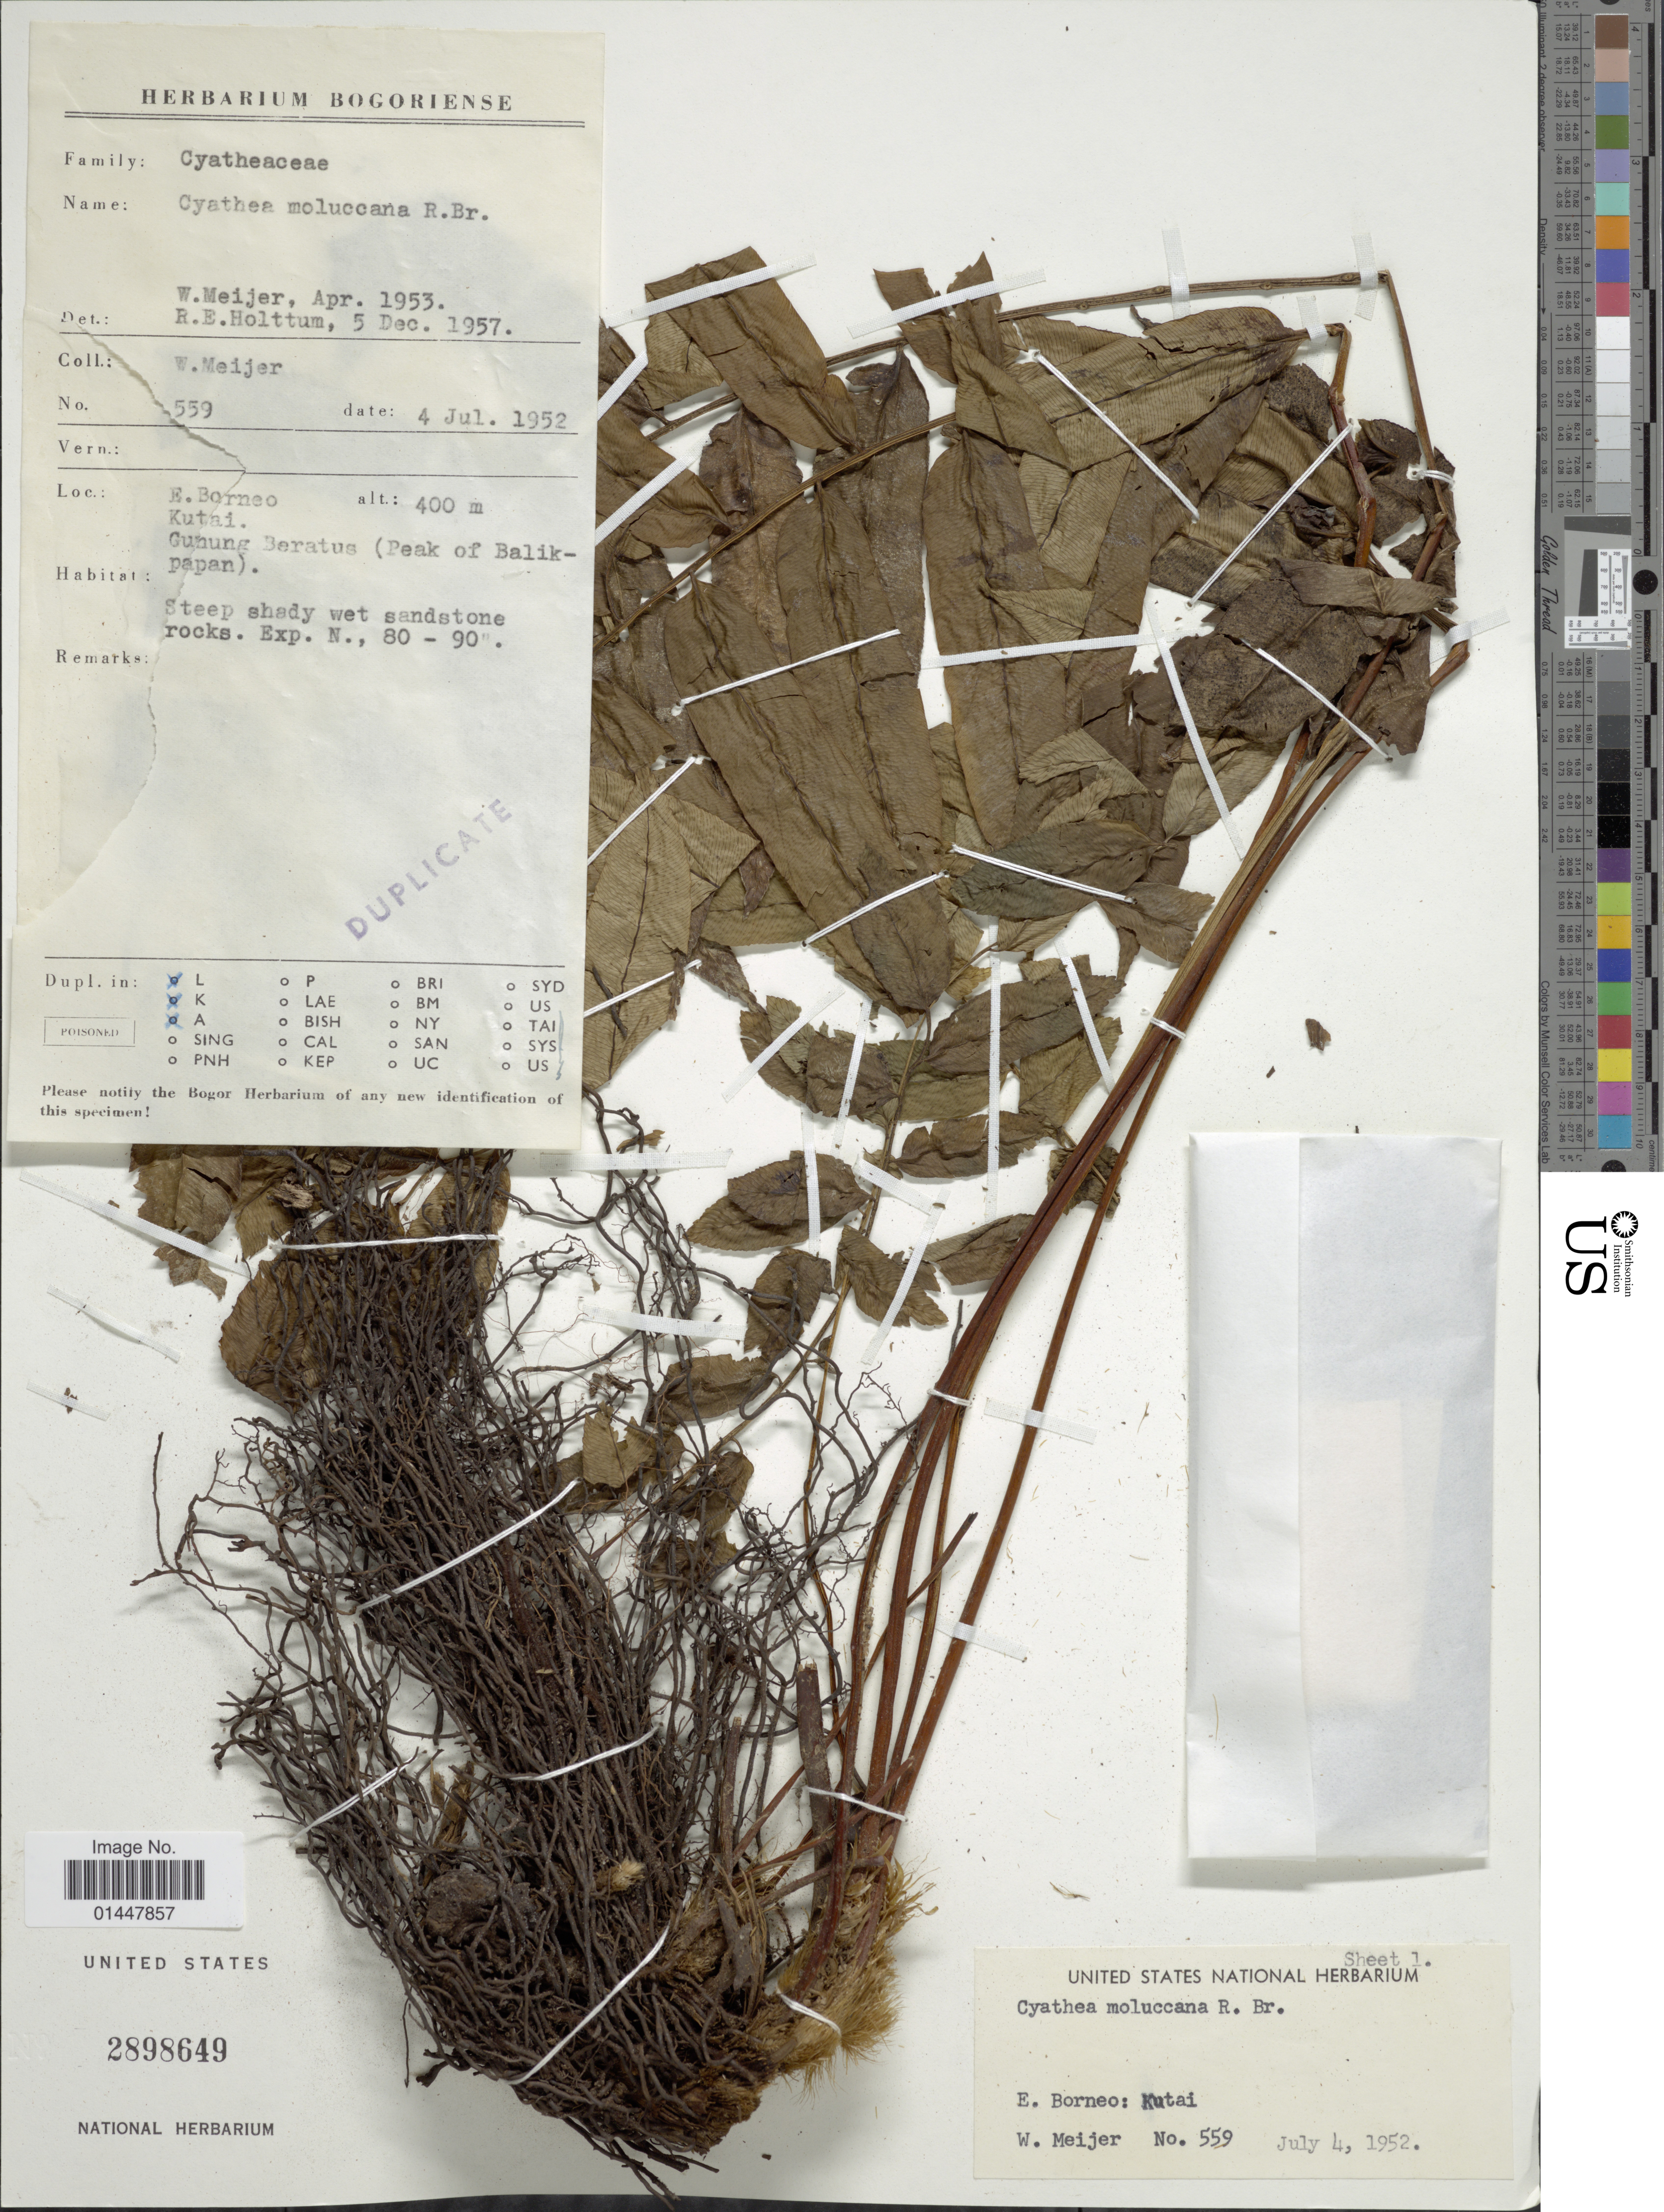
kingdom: Plantae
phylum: Tracheophyta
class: Polypodiopsida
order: Cyatheales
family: Cyatheaceae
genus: Sphaeropteris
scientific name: Sphaeropteris moluccana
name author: (Desv.) R.M. Tryon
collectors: W. Meijer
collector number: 559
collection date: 1952-07-04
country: Indonesia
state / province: Kalimantan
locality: E. Borneo, Kutai, Gunung Beratus (Peak of Balikpapan)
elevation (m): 400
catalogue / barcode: US 2898649